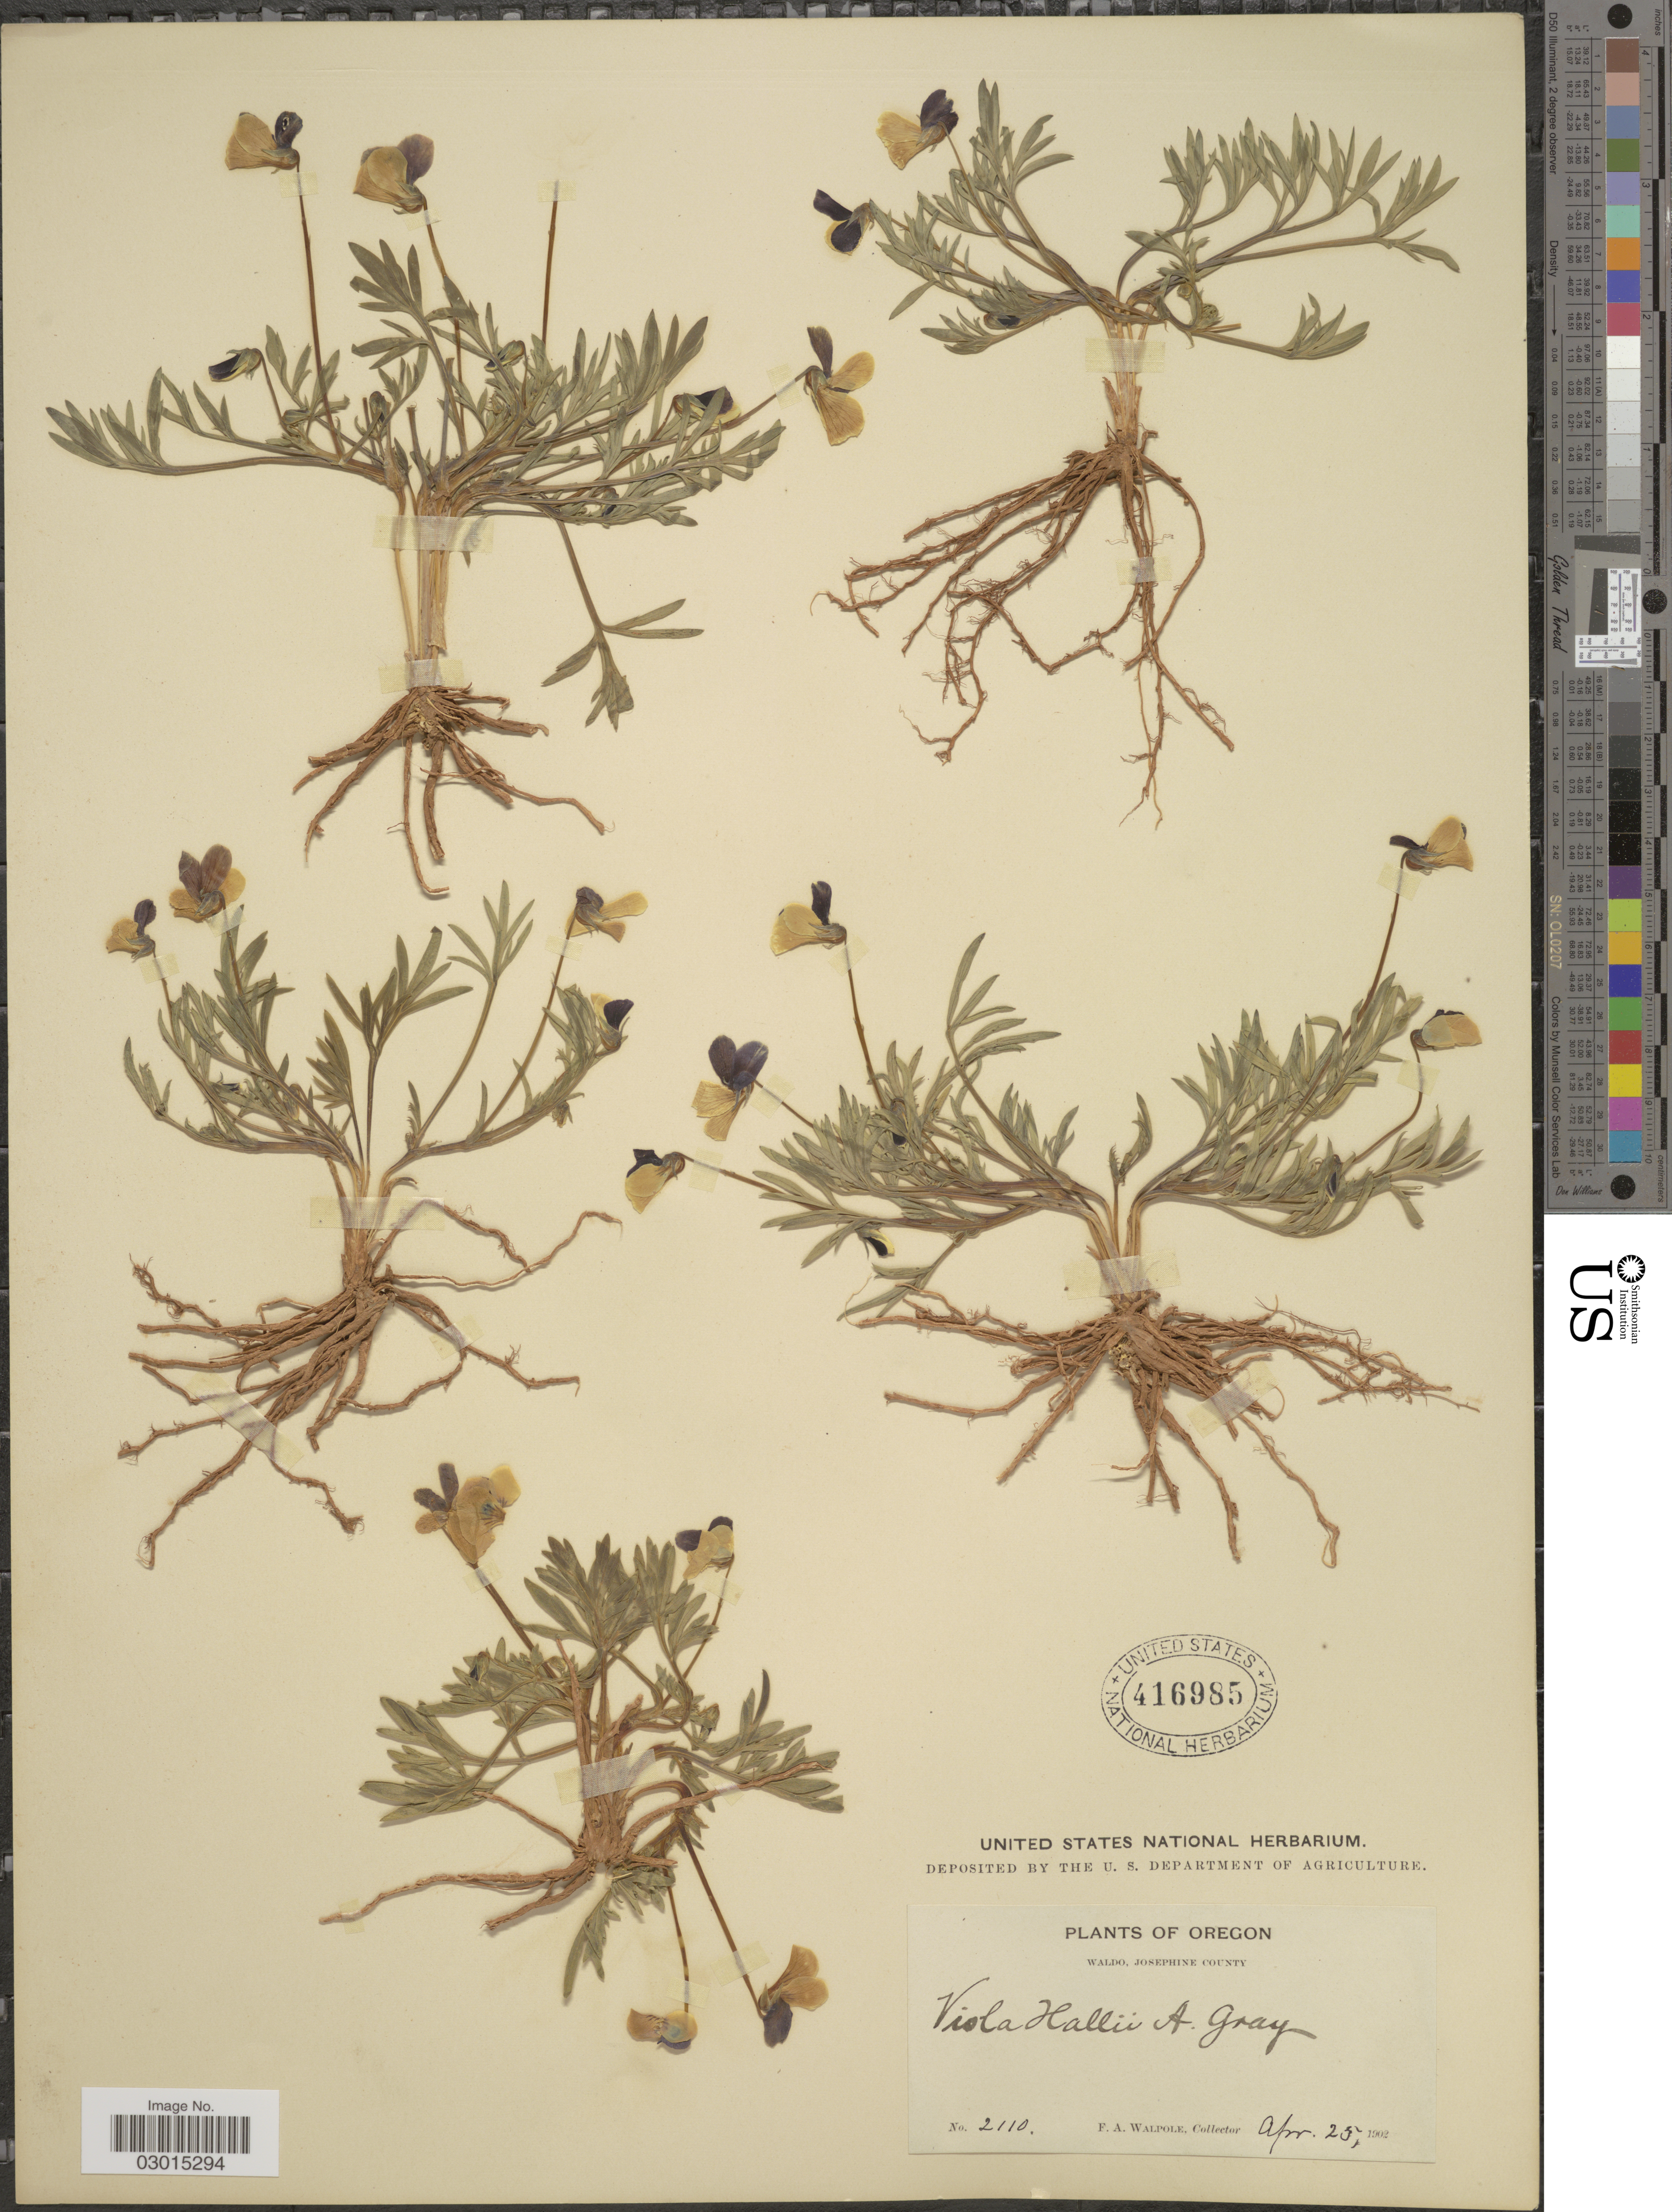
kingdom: Plantae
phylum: Tracheophyta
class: Magnoliopsida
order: Malpighiales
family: Violaceae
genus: Viola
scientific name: Viola hallii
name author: A. Gray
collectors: F. Walpole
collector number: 2110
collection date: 1902-04-25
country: United States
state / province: Oregon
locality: Waldo, Josephine County.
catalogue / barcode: US 416985